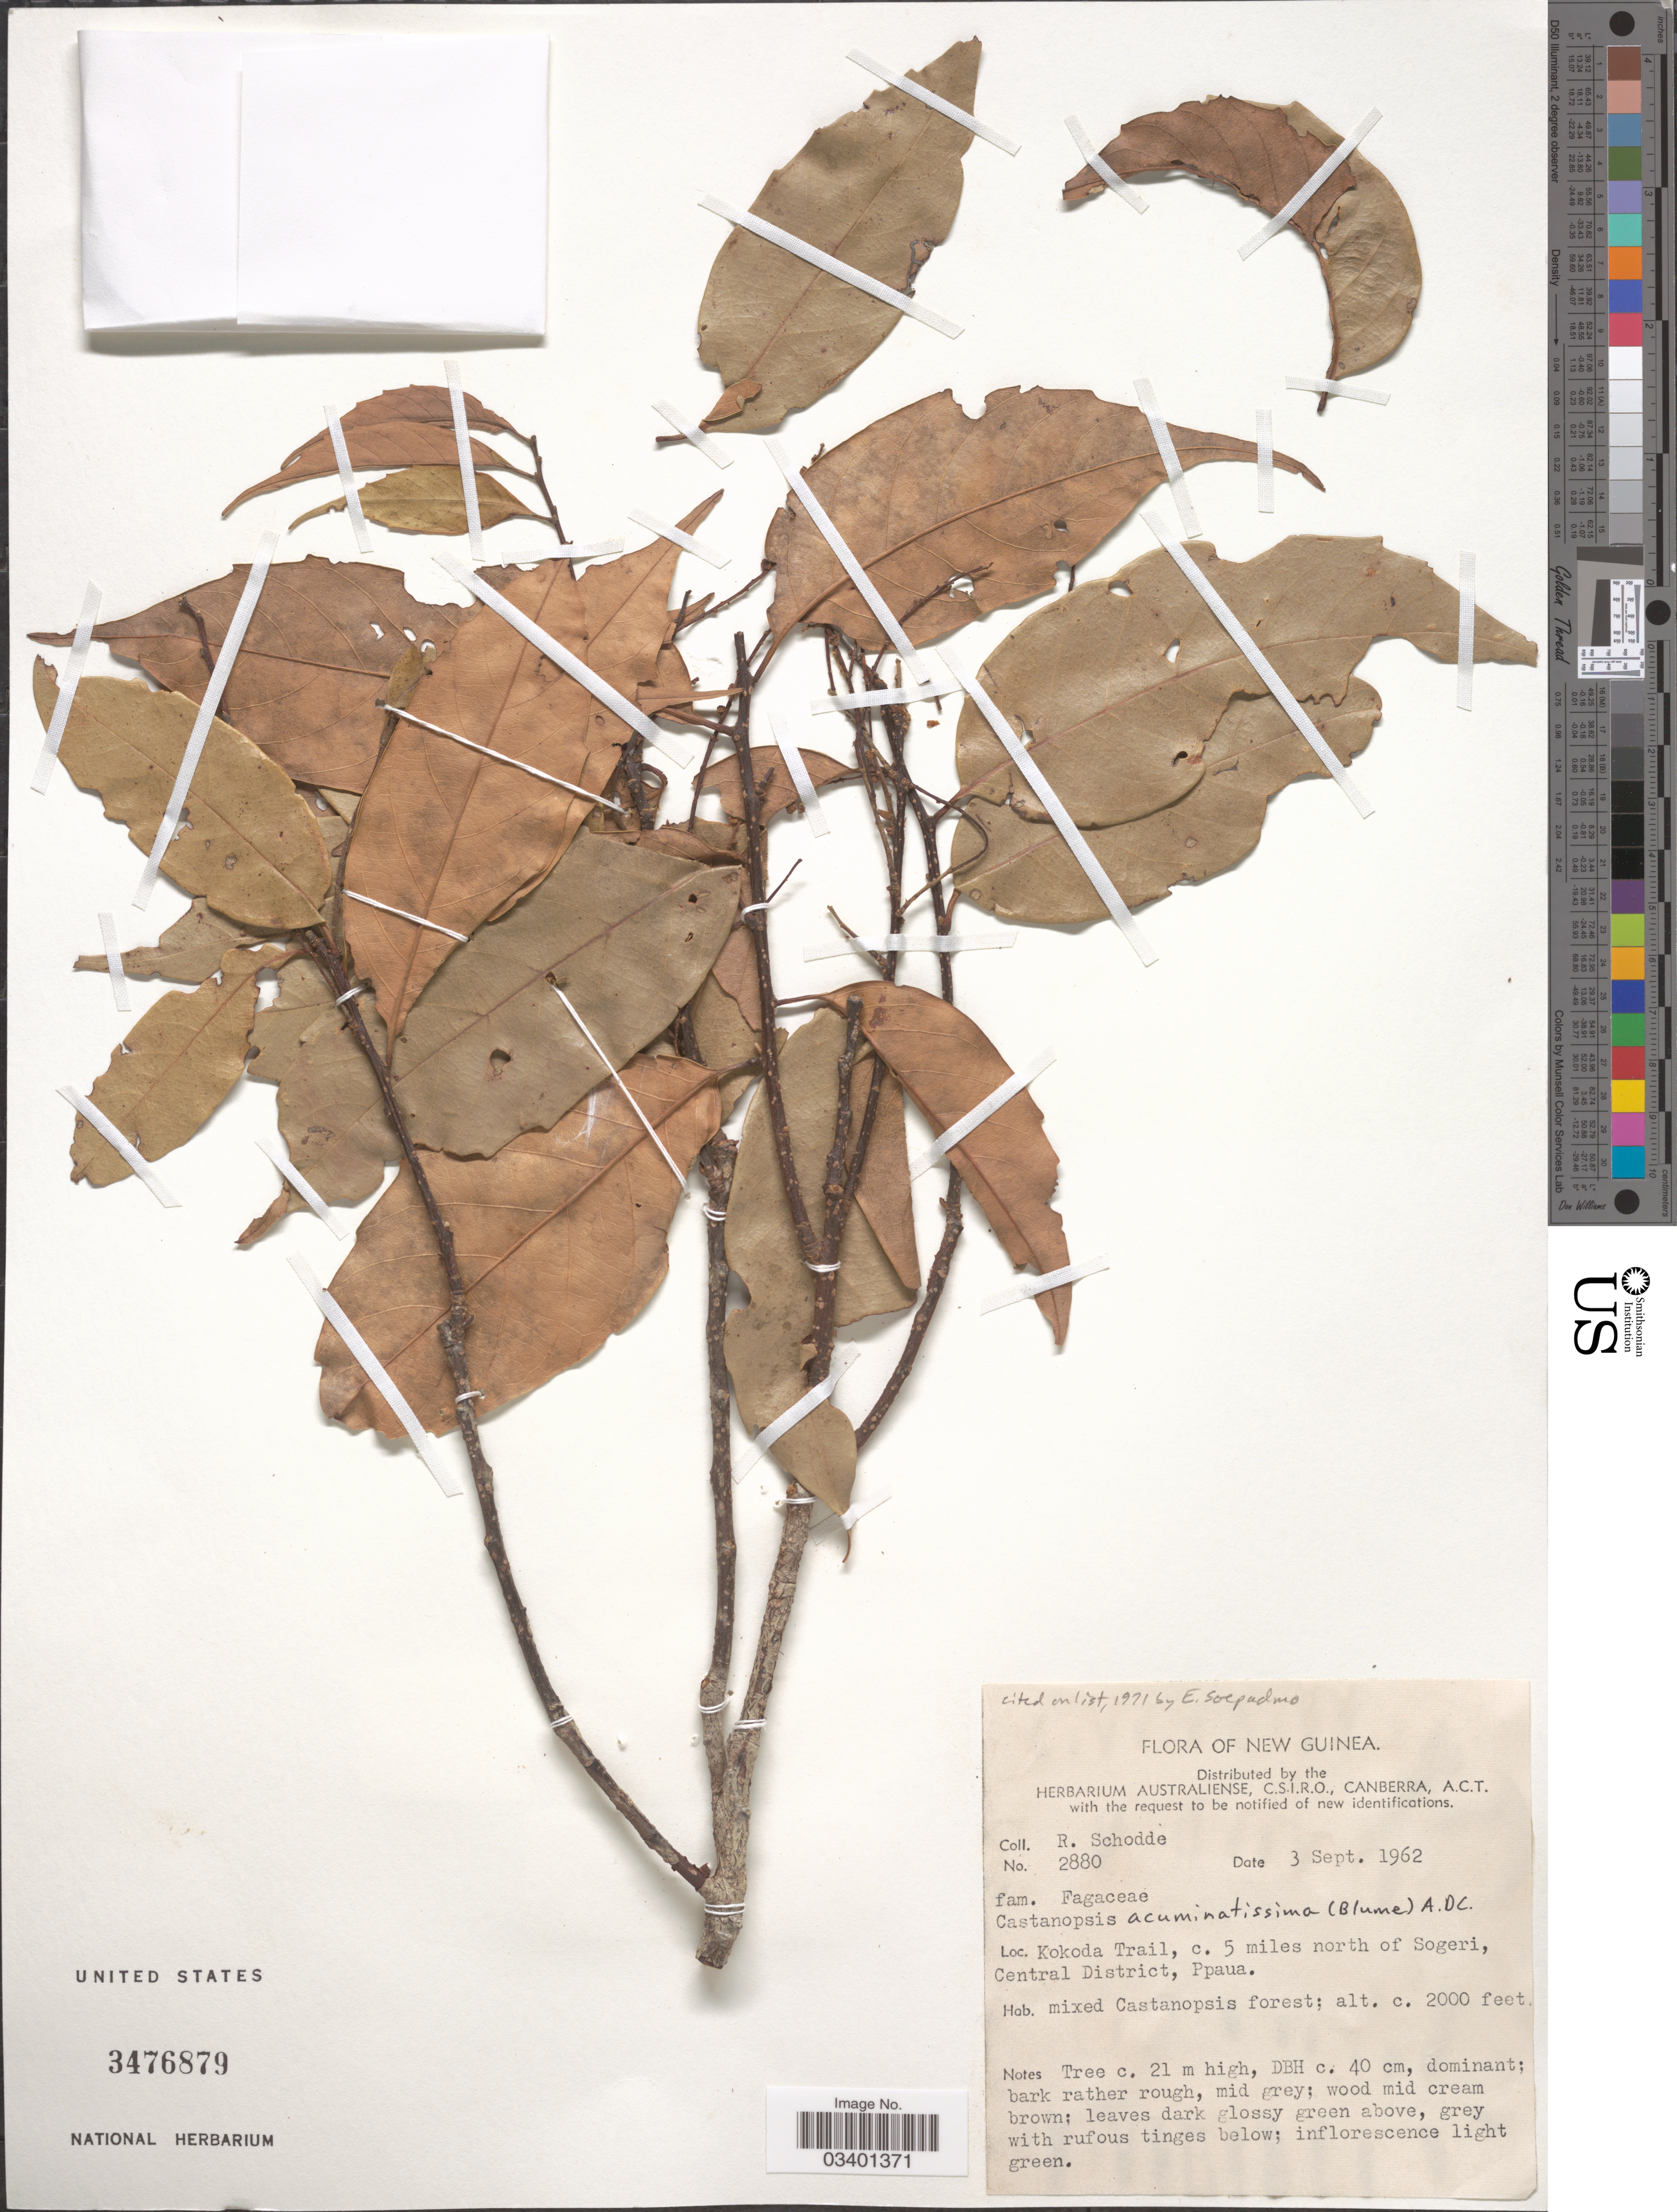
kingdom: Plantae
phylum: Tracheophyta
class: Magnoliopsida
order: Fagales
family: Fagaceae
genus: Castanopsis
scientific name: Castanopsis acuminatissima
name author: (Blume) A. DC.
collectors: R. Schodde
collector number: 2880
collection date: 1962-09-03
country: Papua New Guinea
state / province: Central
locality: New Guinea. Kokoda Trail, c. 5 miles north of Sogeri, Central District, Ppaua.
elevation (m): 610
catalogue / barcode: US 3476879